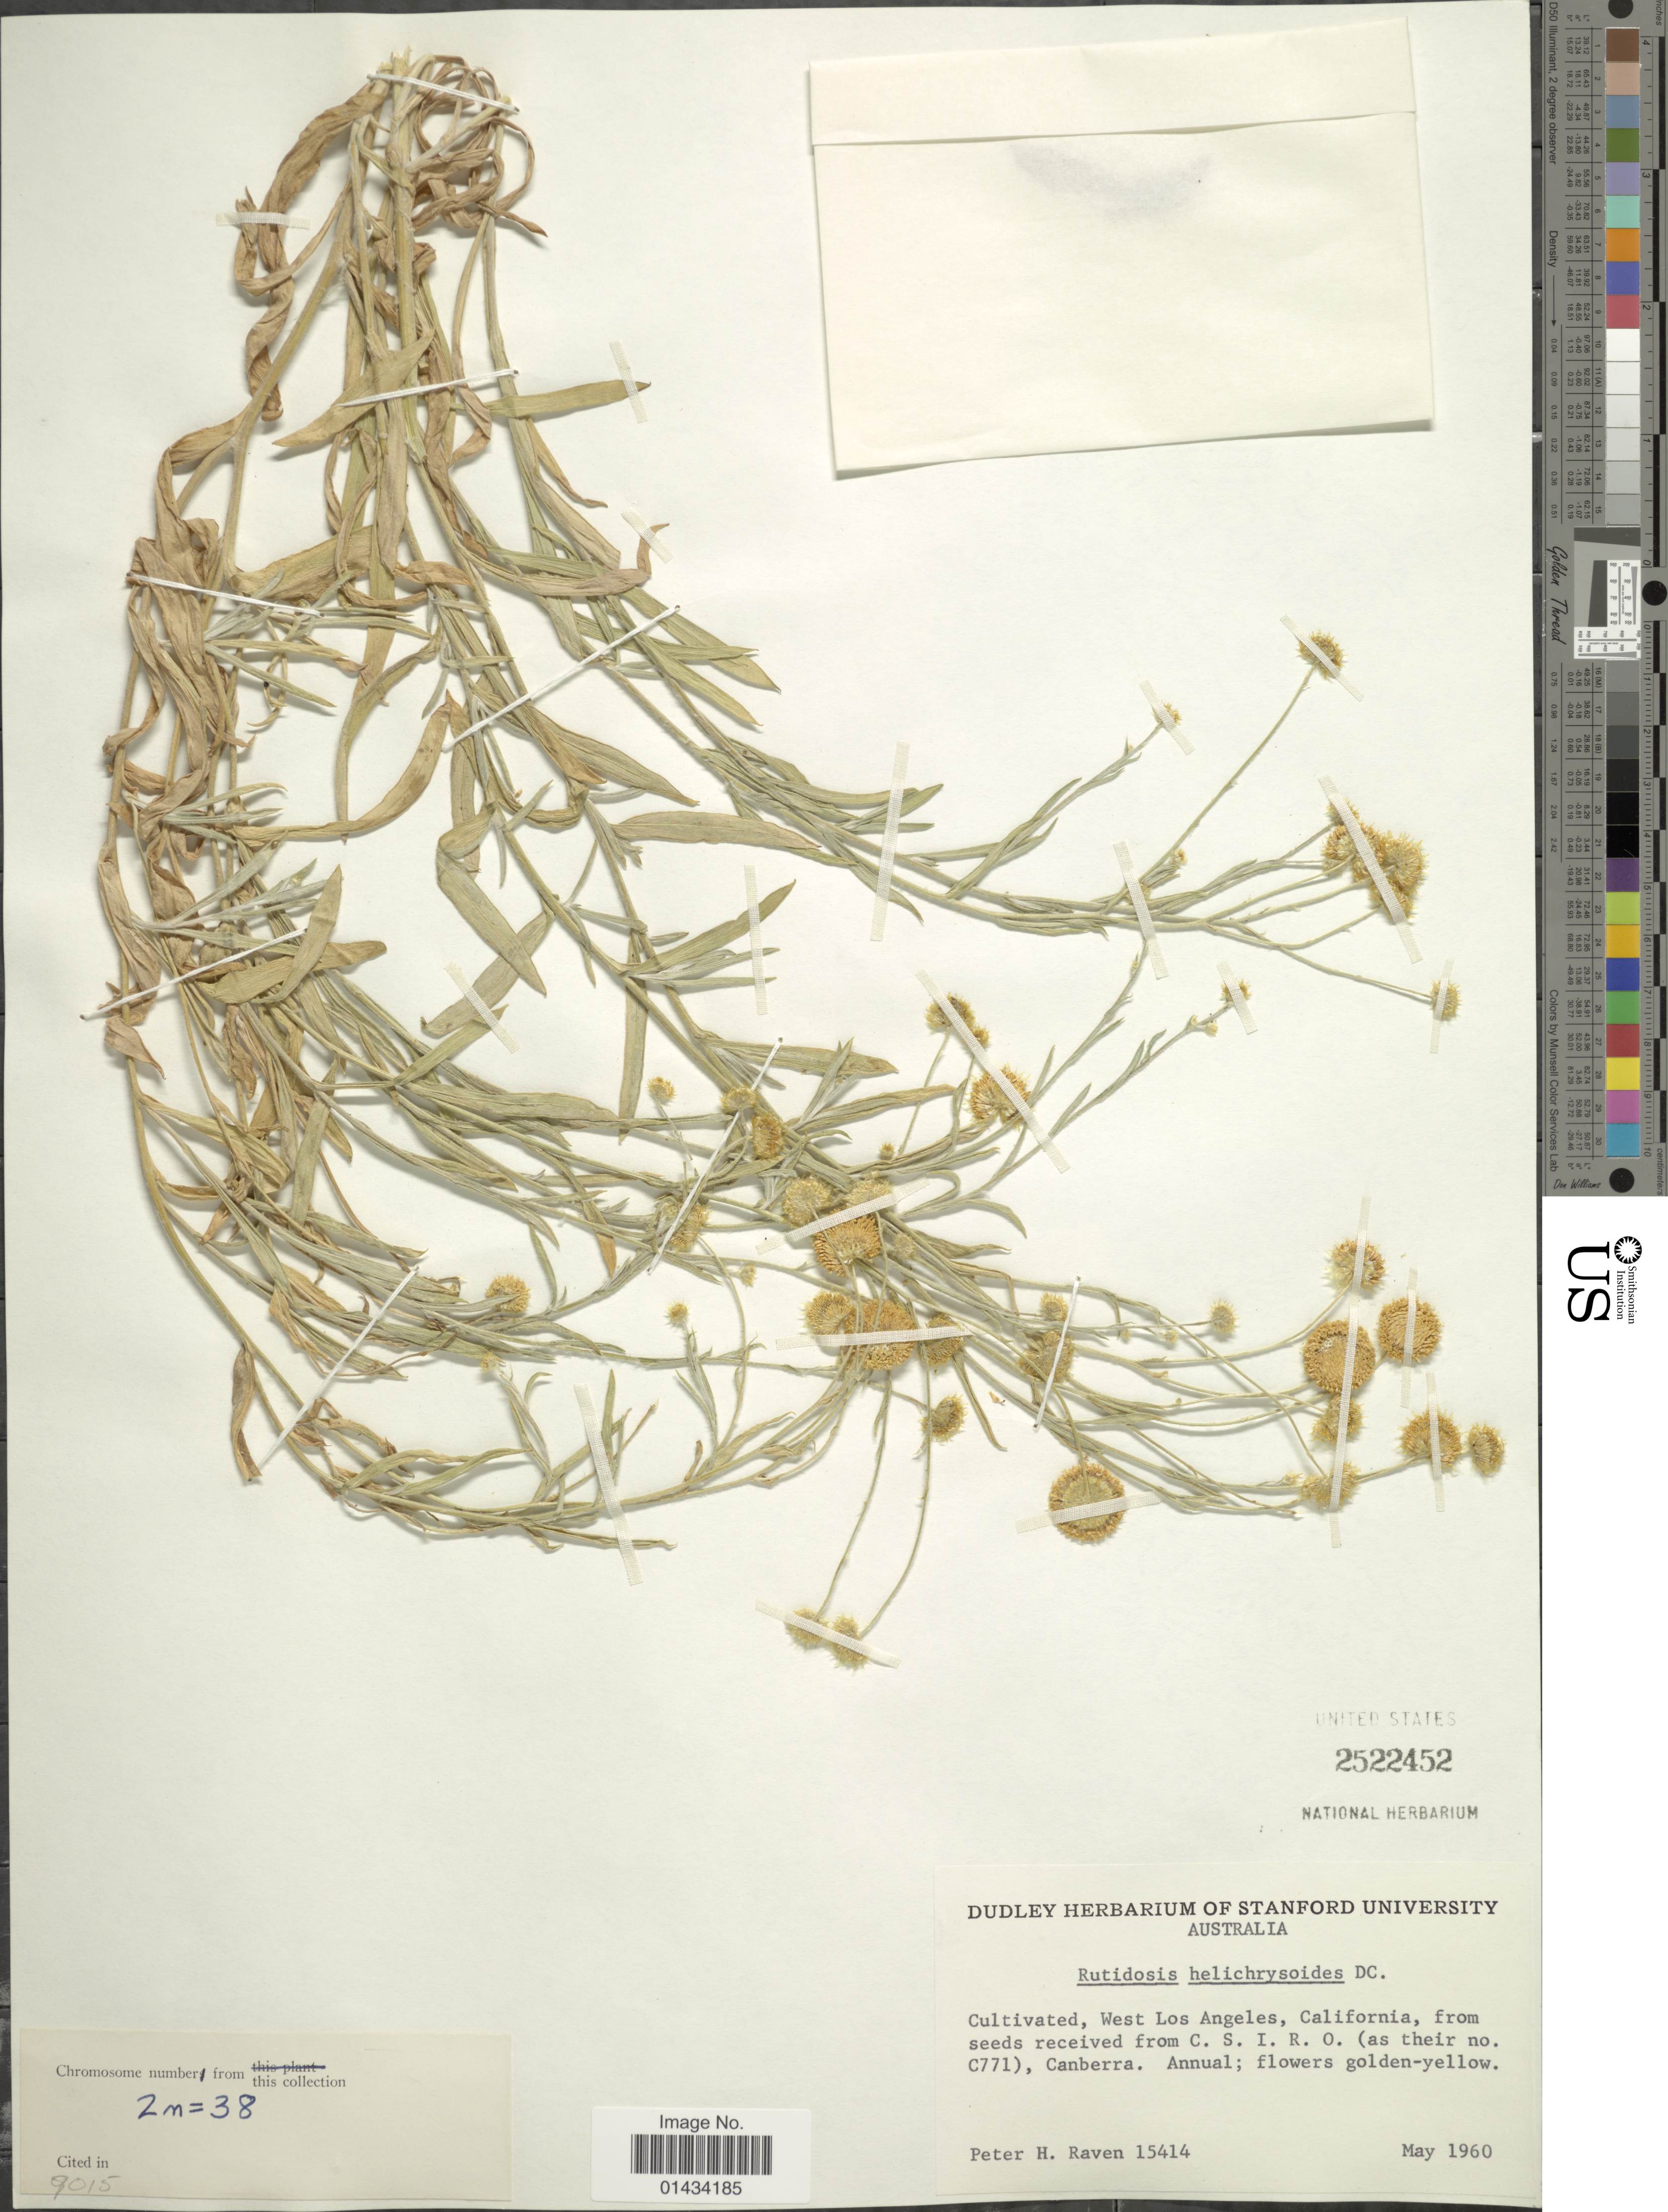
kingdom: Plantae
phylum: Tracheophyta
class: Magnoliopsida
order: Asterales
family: Asteraceae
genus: Rutidosis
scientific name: Rutidosis helichrysoides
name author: DC.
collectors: P. Raven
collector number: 15414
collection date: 1960-05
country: United States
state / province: California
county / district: Los Angeles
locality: Wesst Los Angeles, California, from seeds received from C.S.I.R.O. (as their no. C771), Canberra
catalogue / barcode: US 2522452